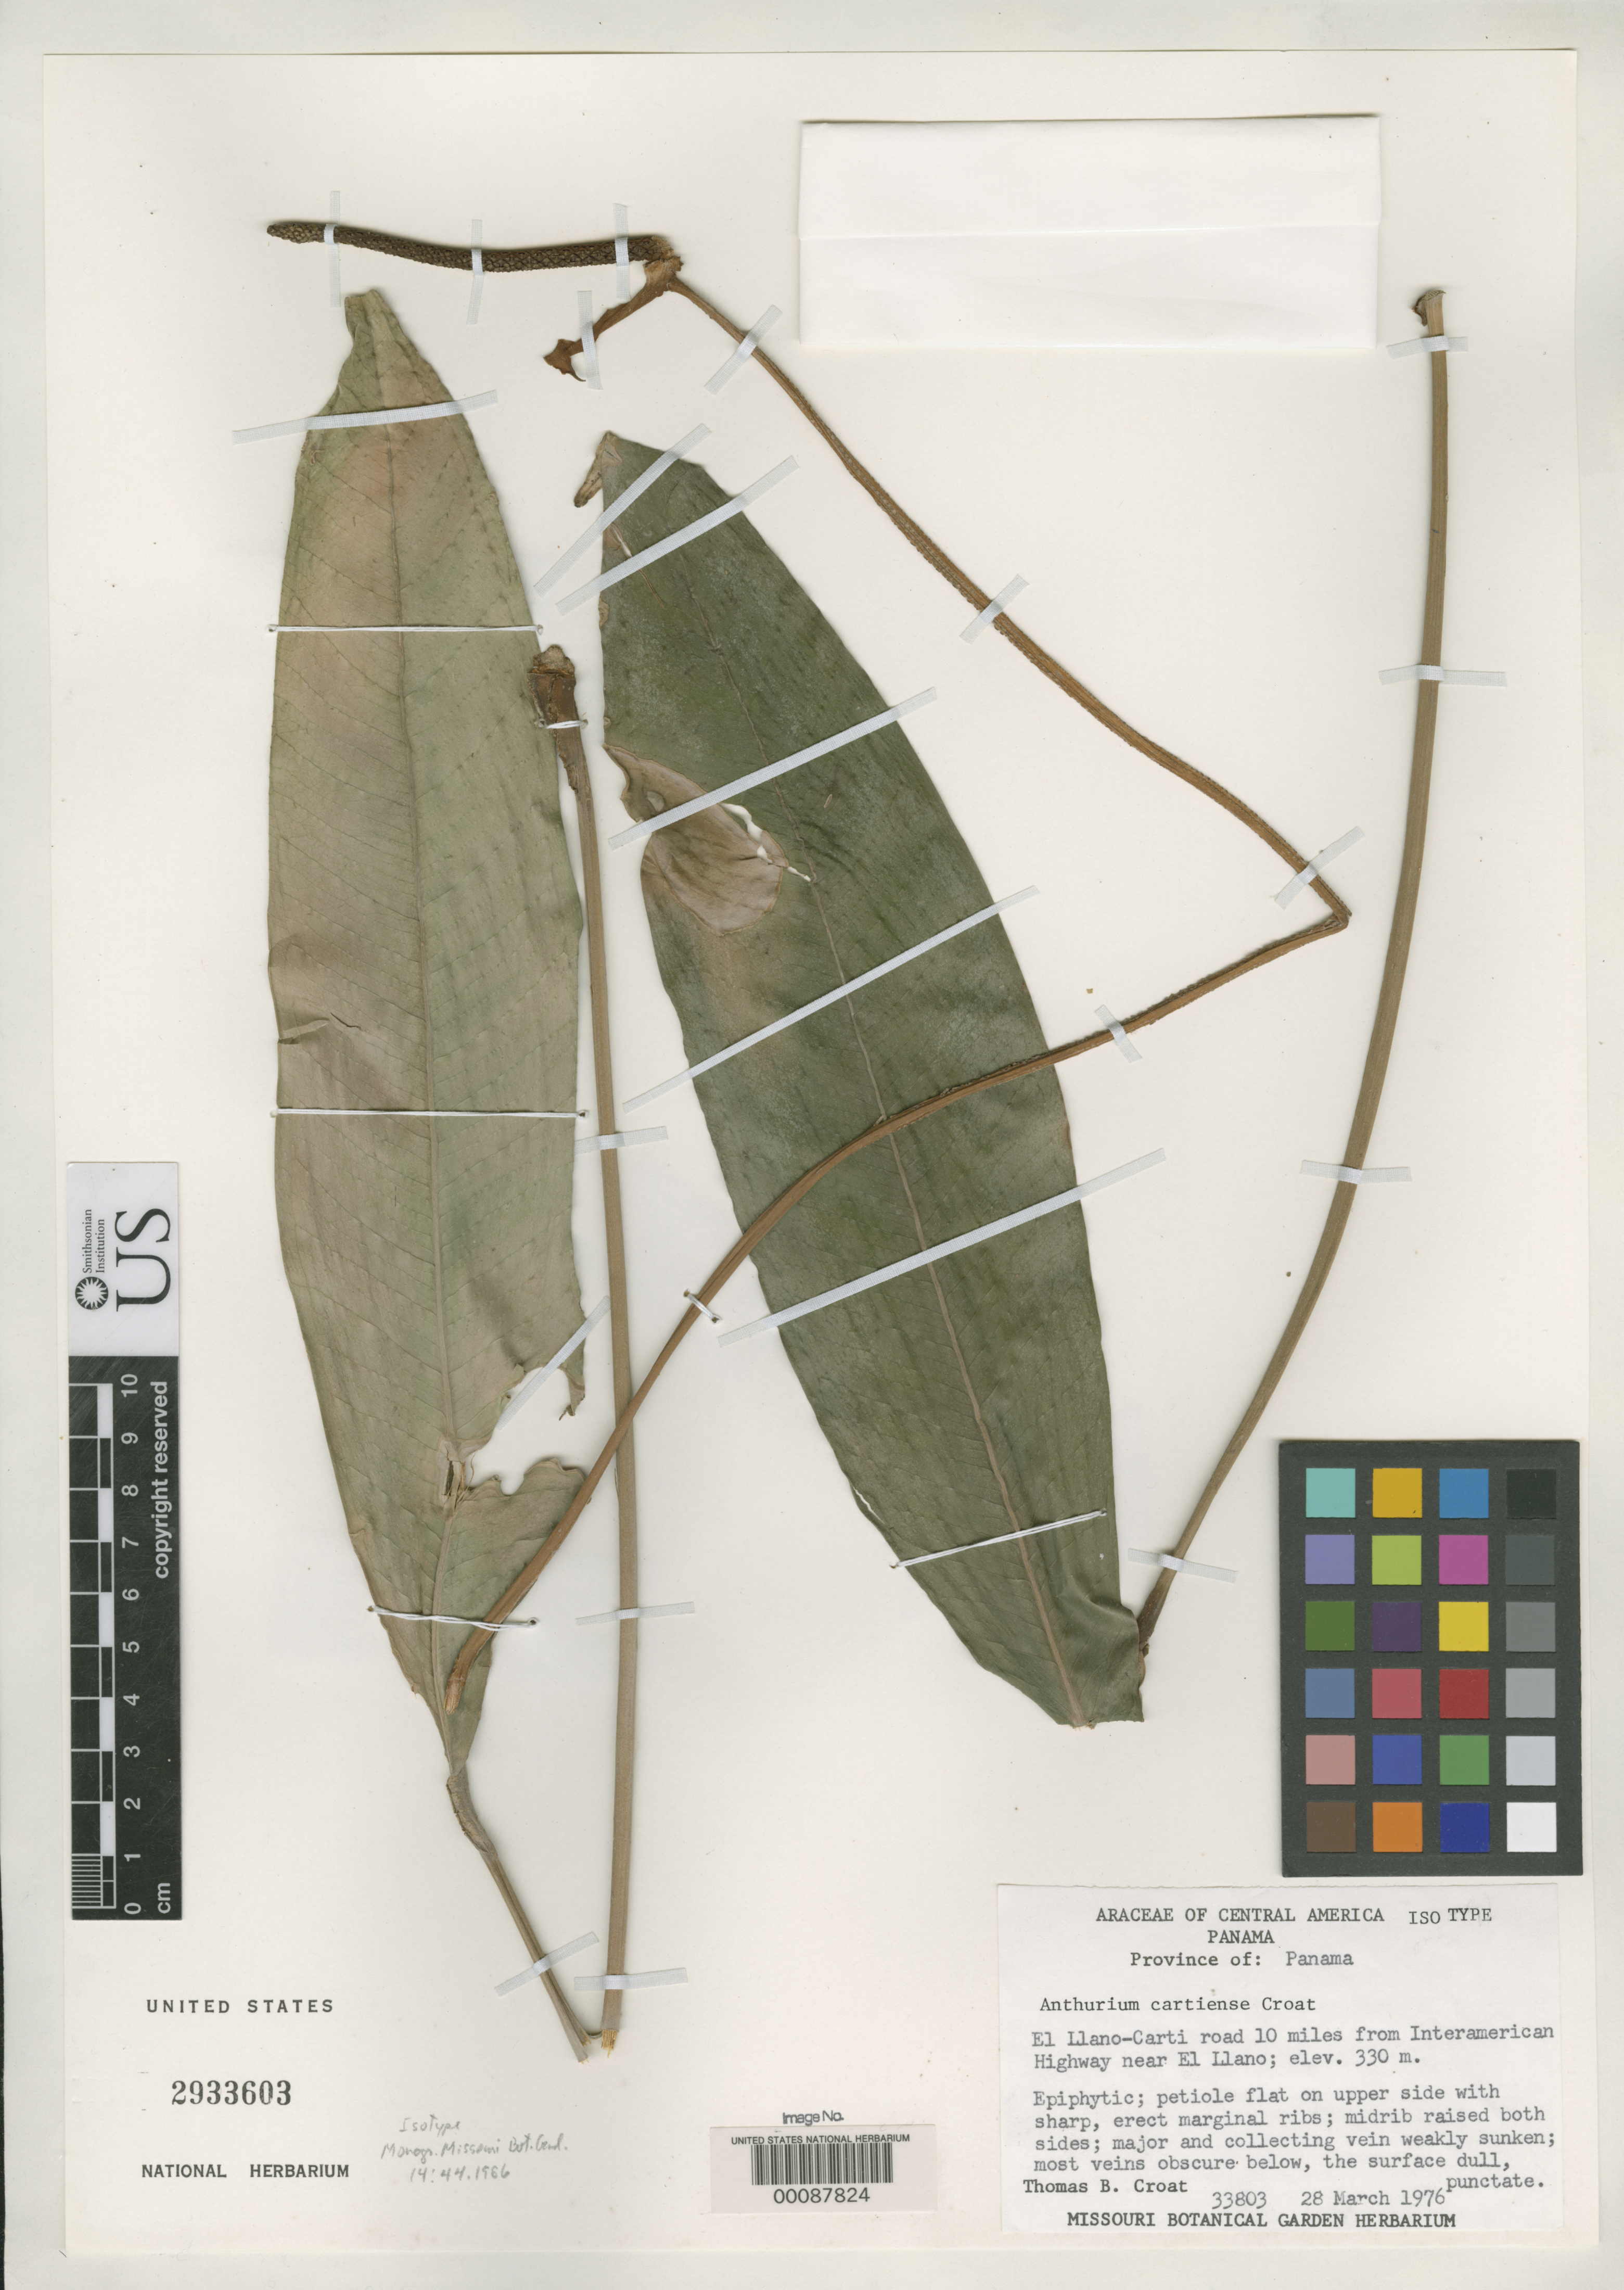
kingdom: Plantae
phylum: Tracheophyta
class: Liliopsida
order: Alismatales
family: Araceae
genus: Anthurium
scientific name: Anthurium cartiense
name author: Croat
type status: Isotype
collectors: T. B. Croat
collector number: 33803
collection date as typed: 28 Mar 1976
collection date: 1976-03-28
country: Panama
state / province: Panamá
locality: El Llano - Carti road., 10 mi from InterAmerican Hwy near El Llano.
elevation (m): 330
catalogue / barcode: US 2933603